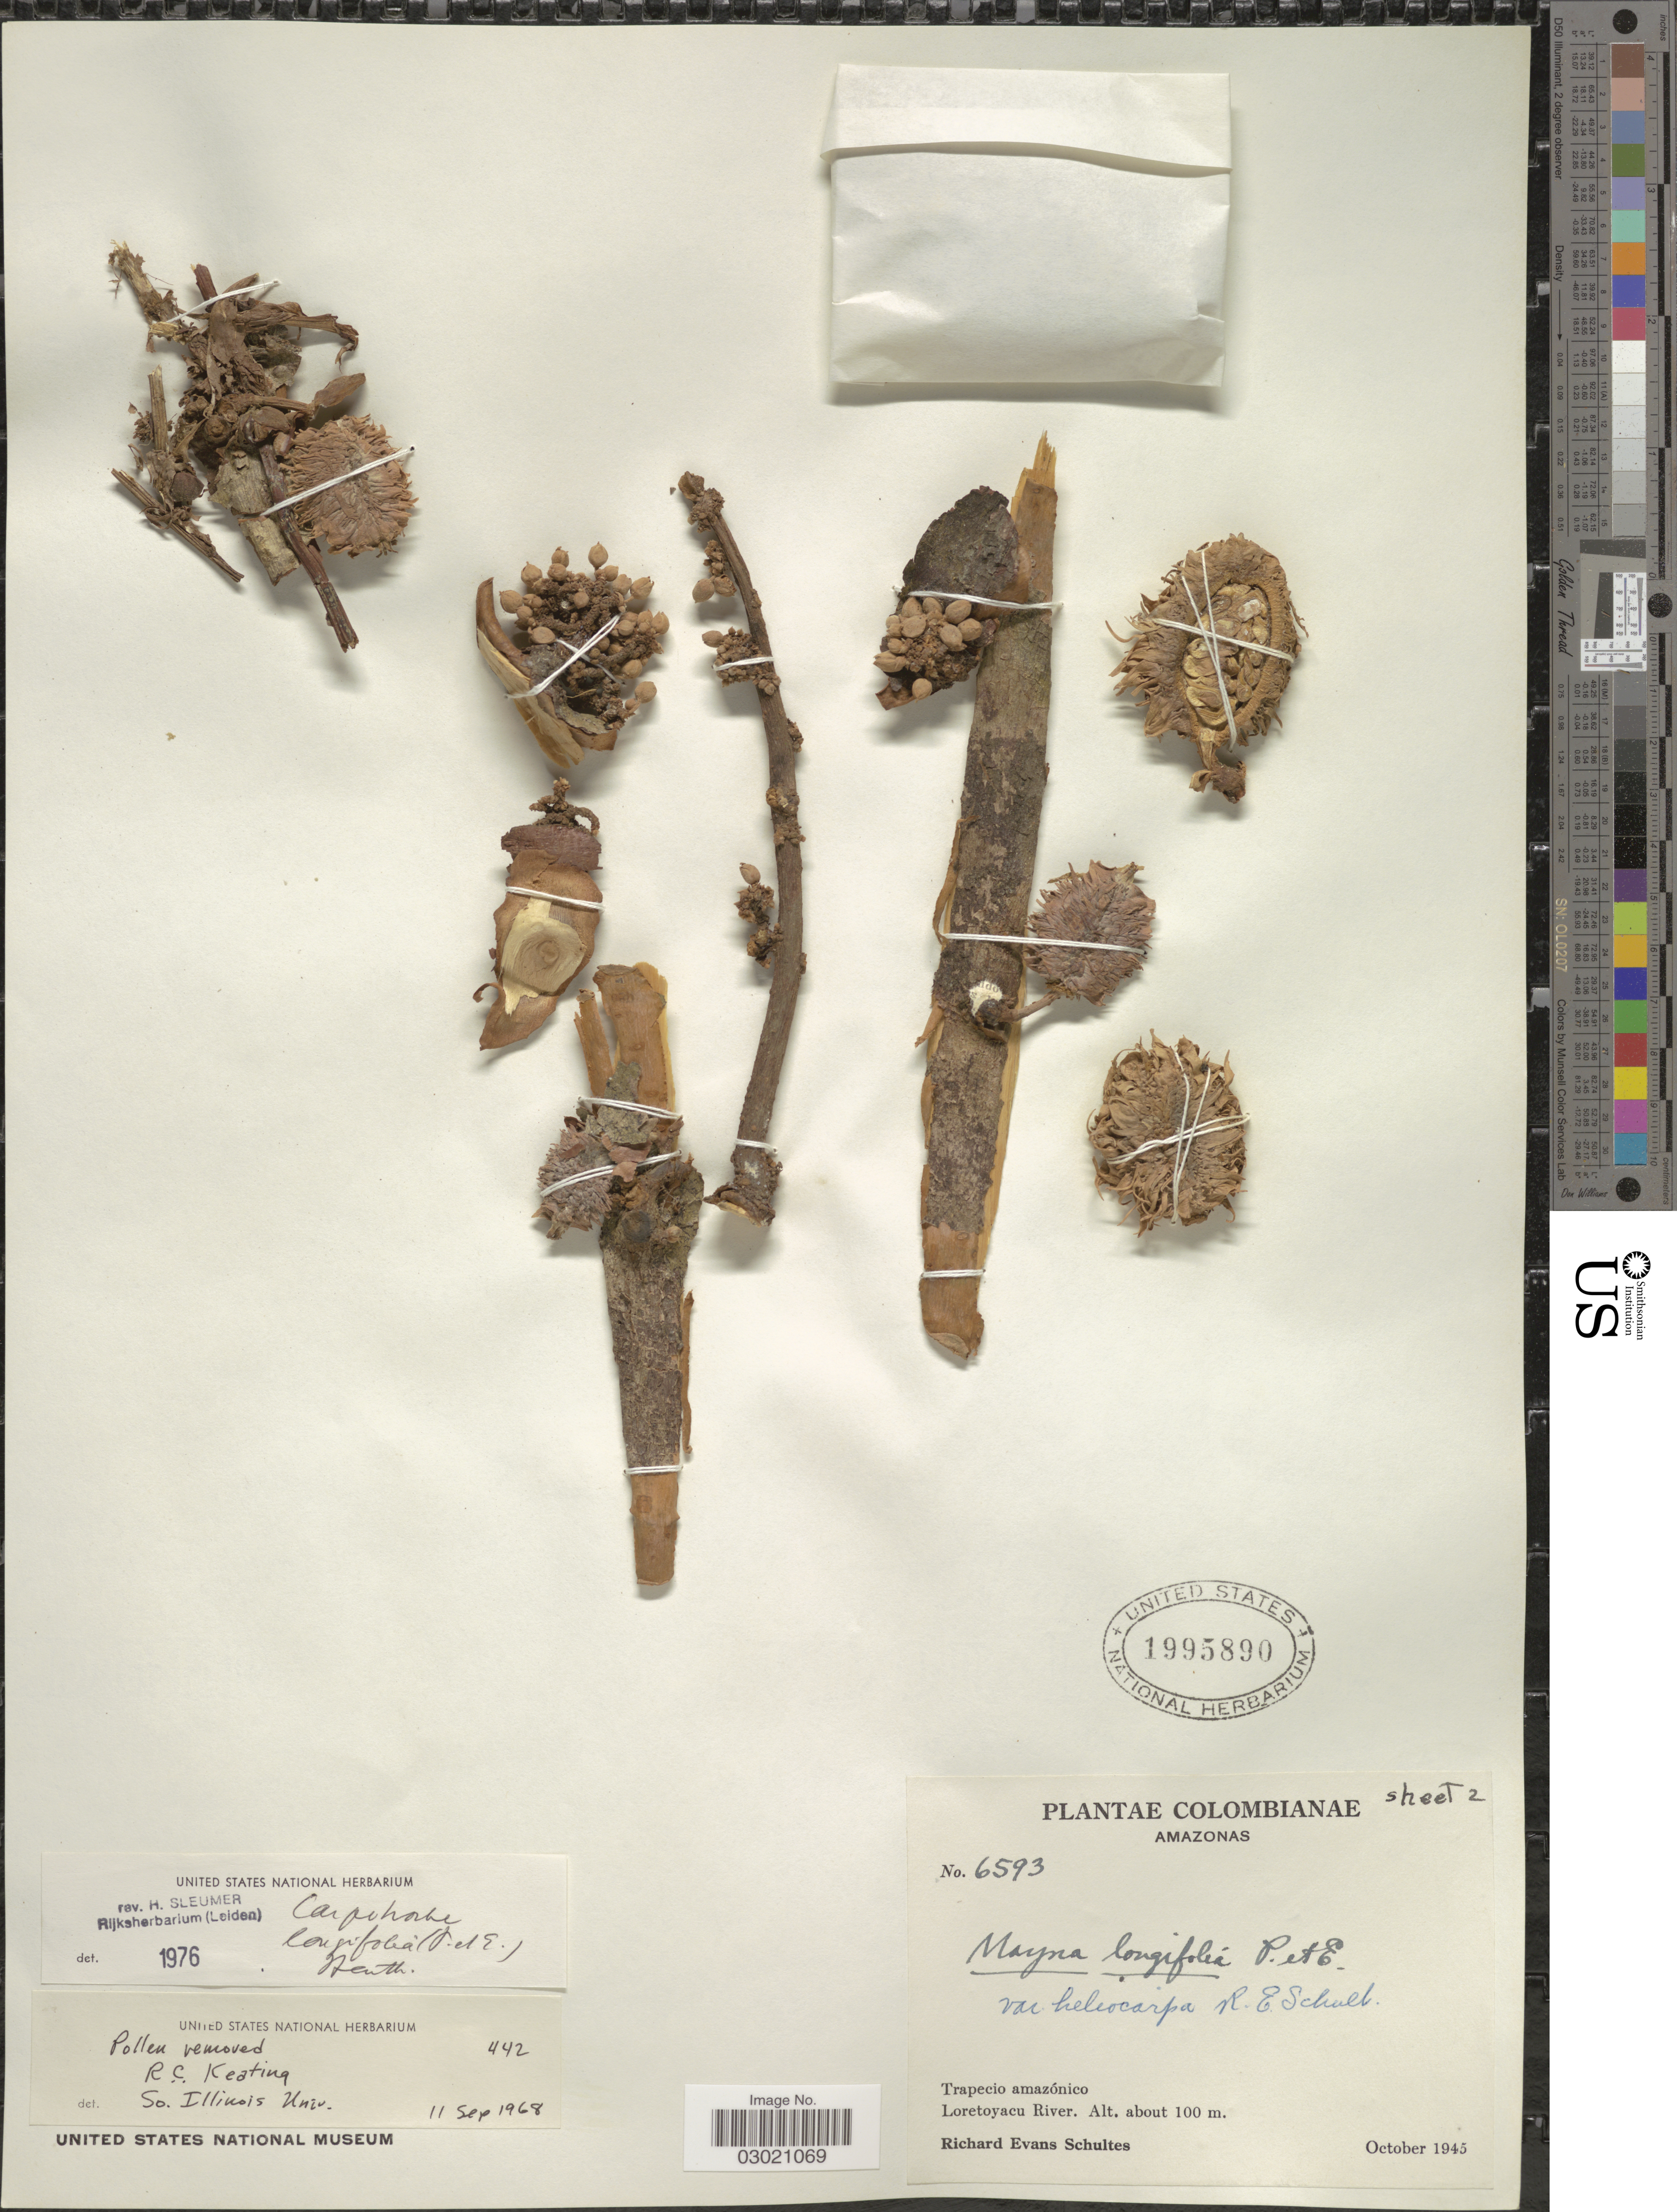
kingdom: Plantae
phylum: Tracheophyta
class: Magnoliopsida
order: Malpighiales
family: Achariaceae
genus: Carpotroche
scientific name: Carpotroche longifolia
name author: (Poepp.) Benth.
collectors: R. E. Schultes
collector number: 6593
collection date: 1945-10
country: Colombia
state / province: Amazônas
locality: Trapecio amazónico. Loretoyacu River.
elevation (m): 100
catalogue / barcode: US 1995890